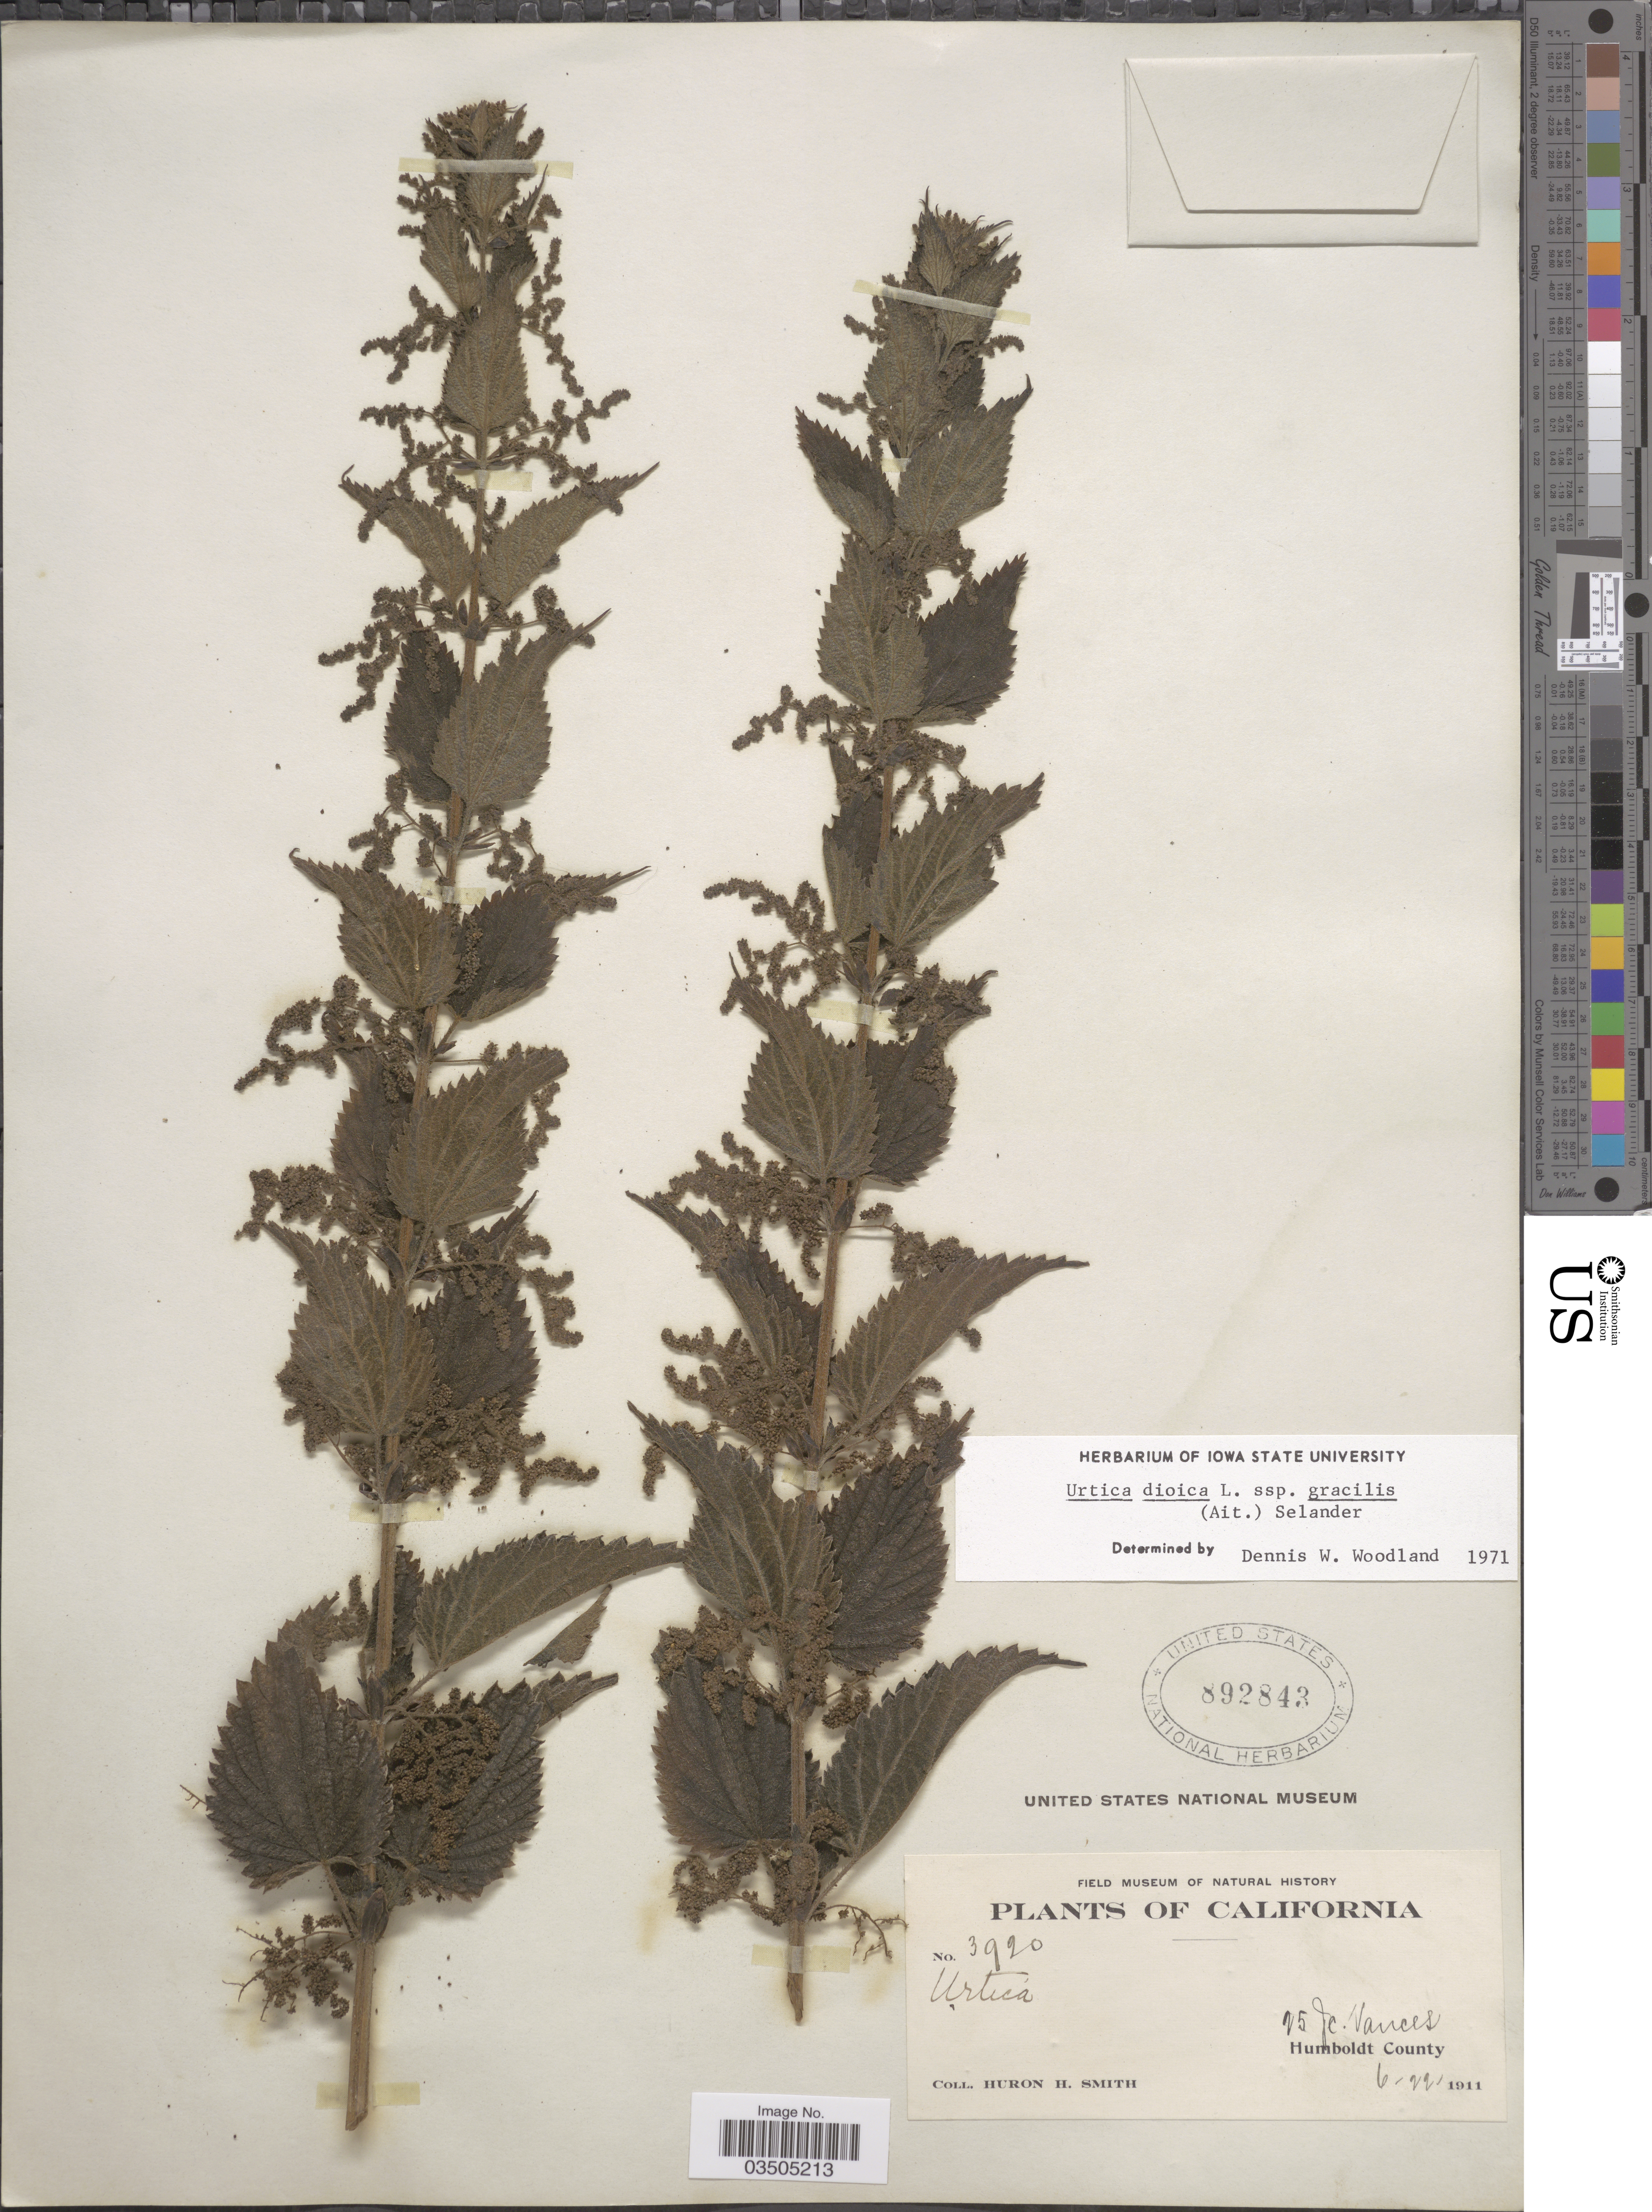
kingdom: Plantae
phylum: Tracheophyta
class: Magnoliopsida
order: Rosales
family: Urticaceae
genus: Urtica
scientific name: Urtica dioica subsp. gracilis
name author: L.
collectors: Huron H. Smith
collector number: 3920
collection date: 1911-06-22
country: United States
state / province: California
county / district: Humboldt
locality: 25 Jc. Vances*? Humboldt County.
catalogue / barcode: US 892843